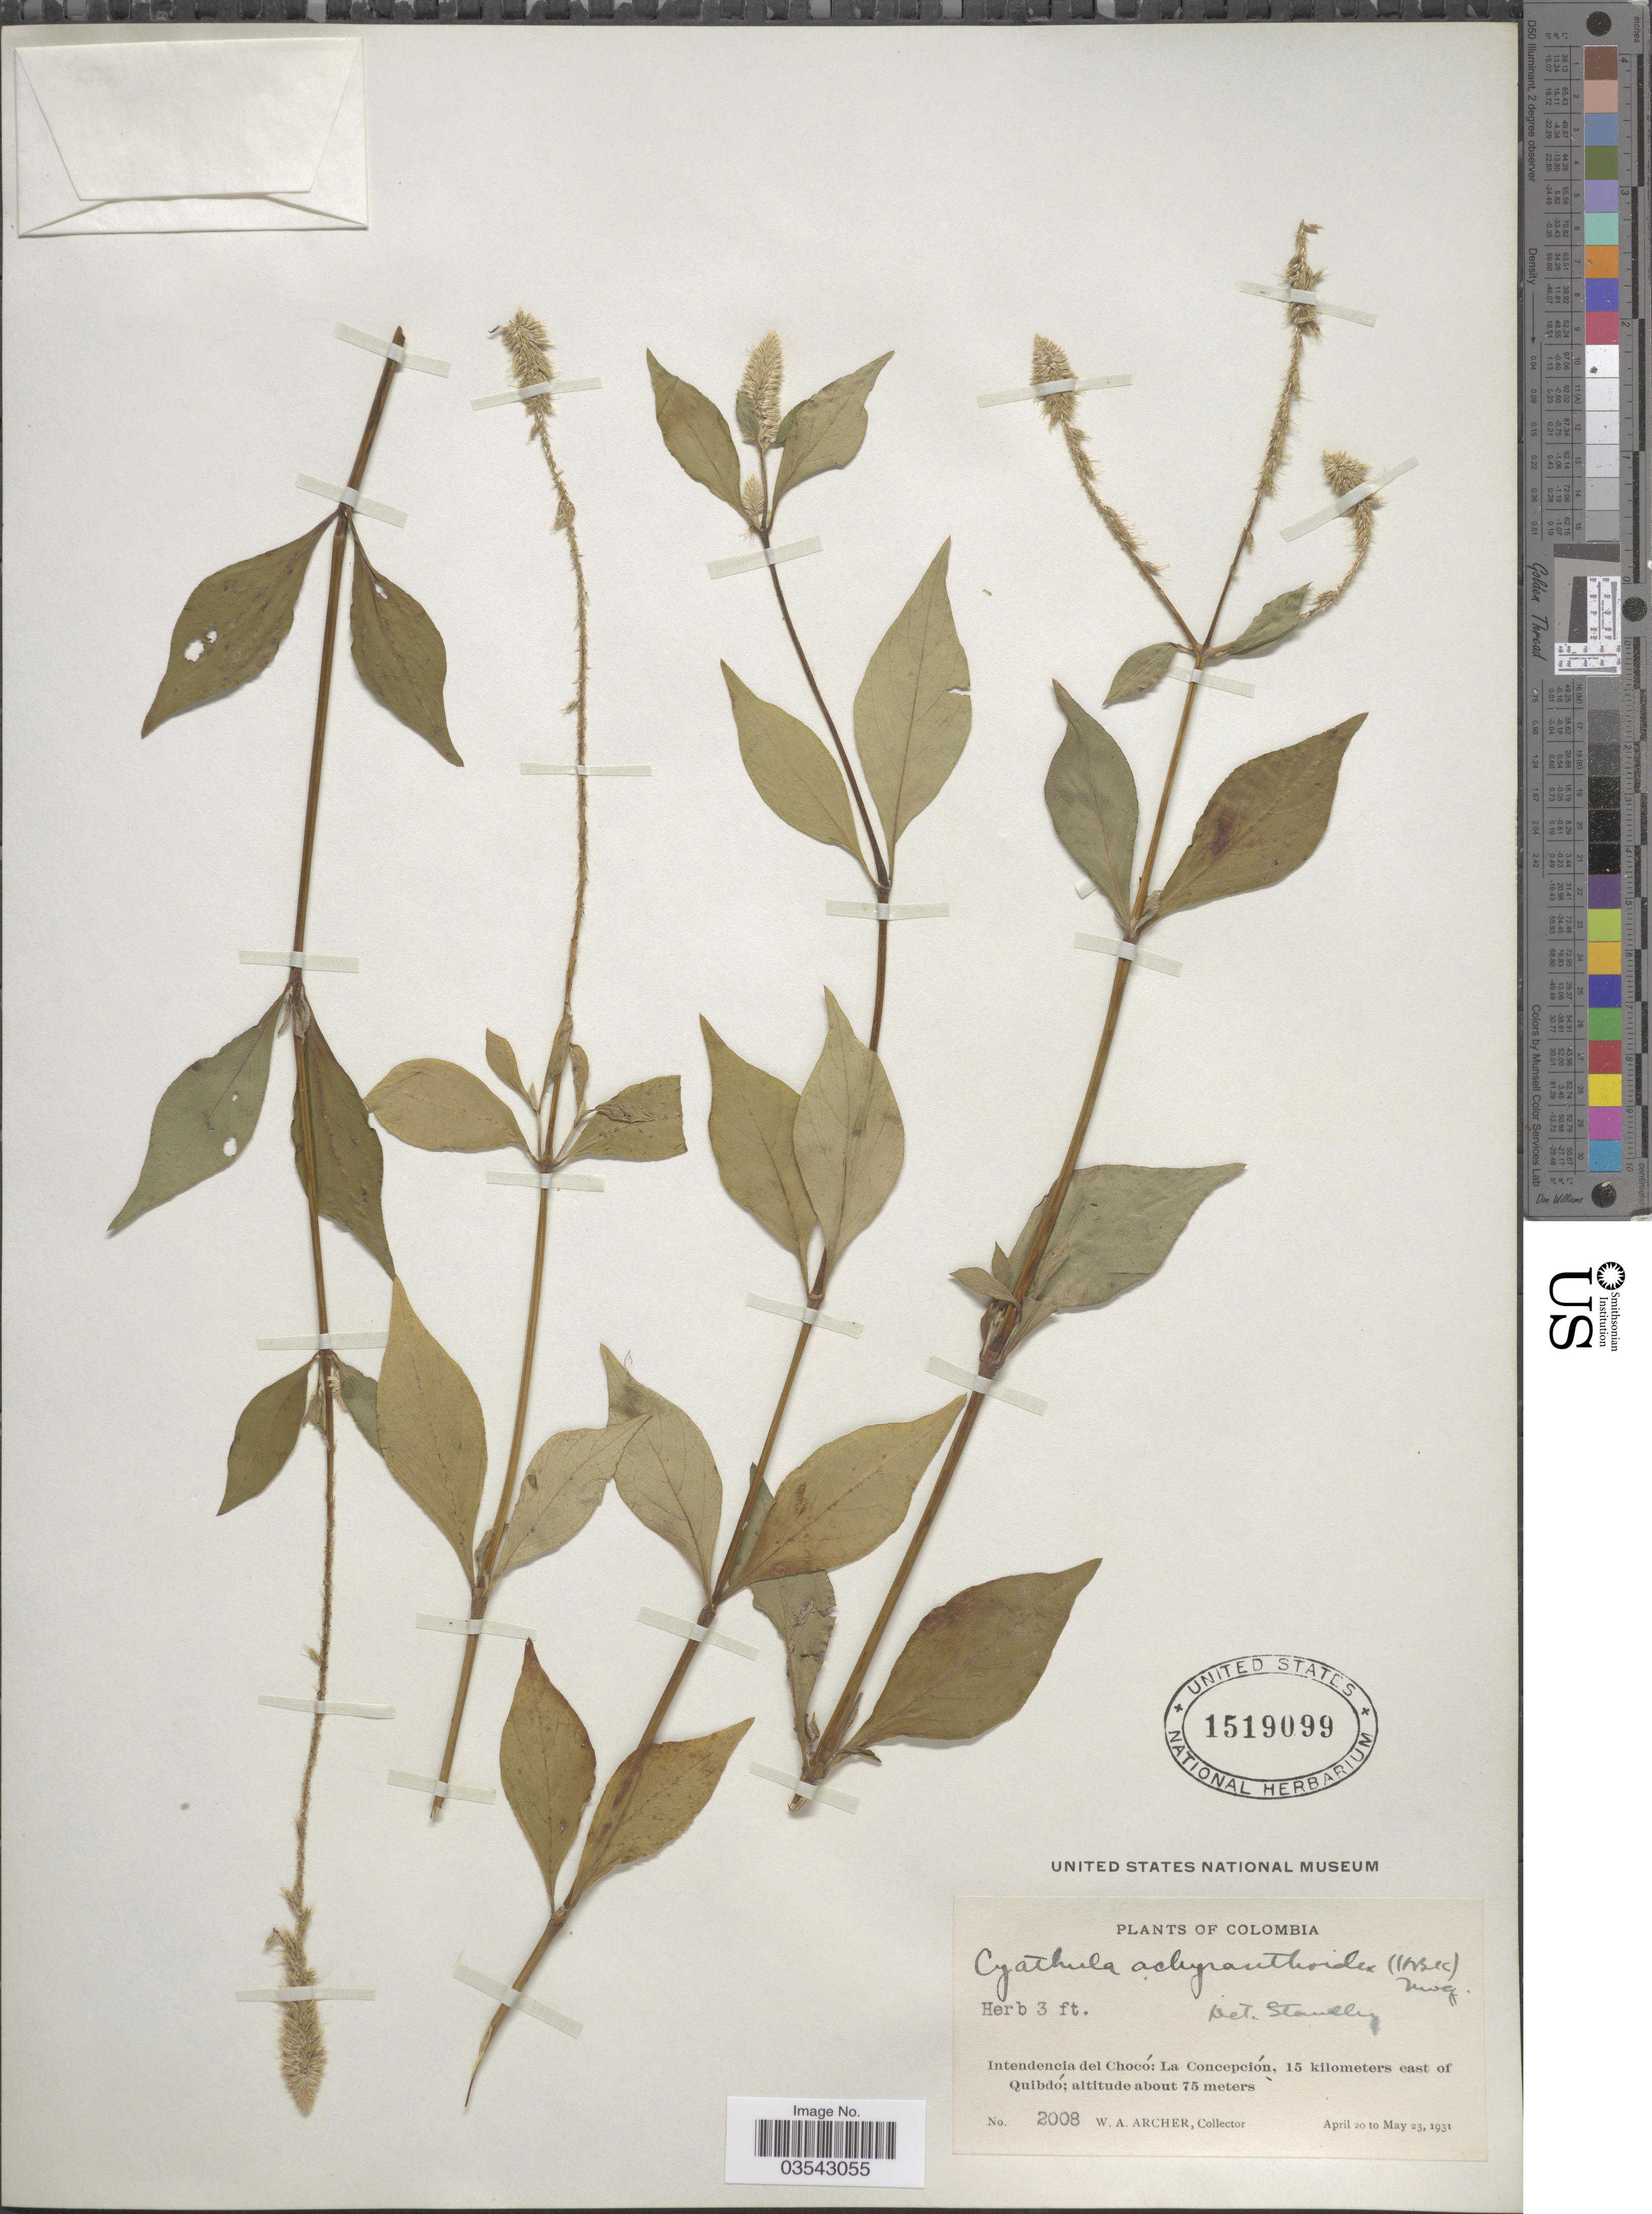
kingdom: Plantae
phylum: Tracheophyta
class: Magnoliopsida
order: Caryophyllales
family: Amaranthaceae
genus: Cyathula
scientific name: Cyathula achyranthoides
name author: (Kunth) Moq.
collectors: W. Archer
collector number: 2008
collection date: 1931-04-20/1931-05-23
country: Colombia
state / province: Chocó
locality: Intendencia del Chocó: La Concepción, 15 kilometers east of Quibdó.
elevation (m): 75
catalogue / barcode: US 1519099